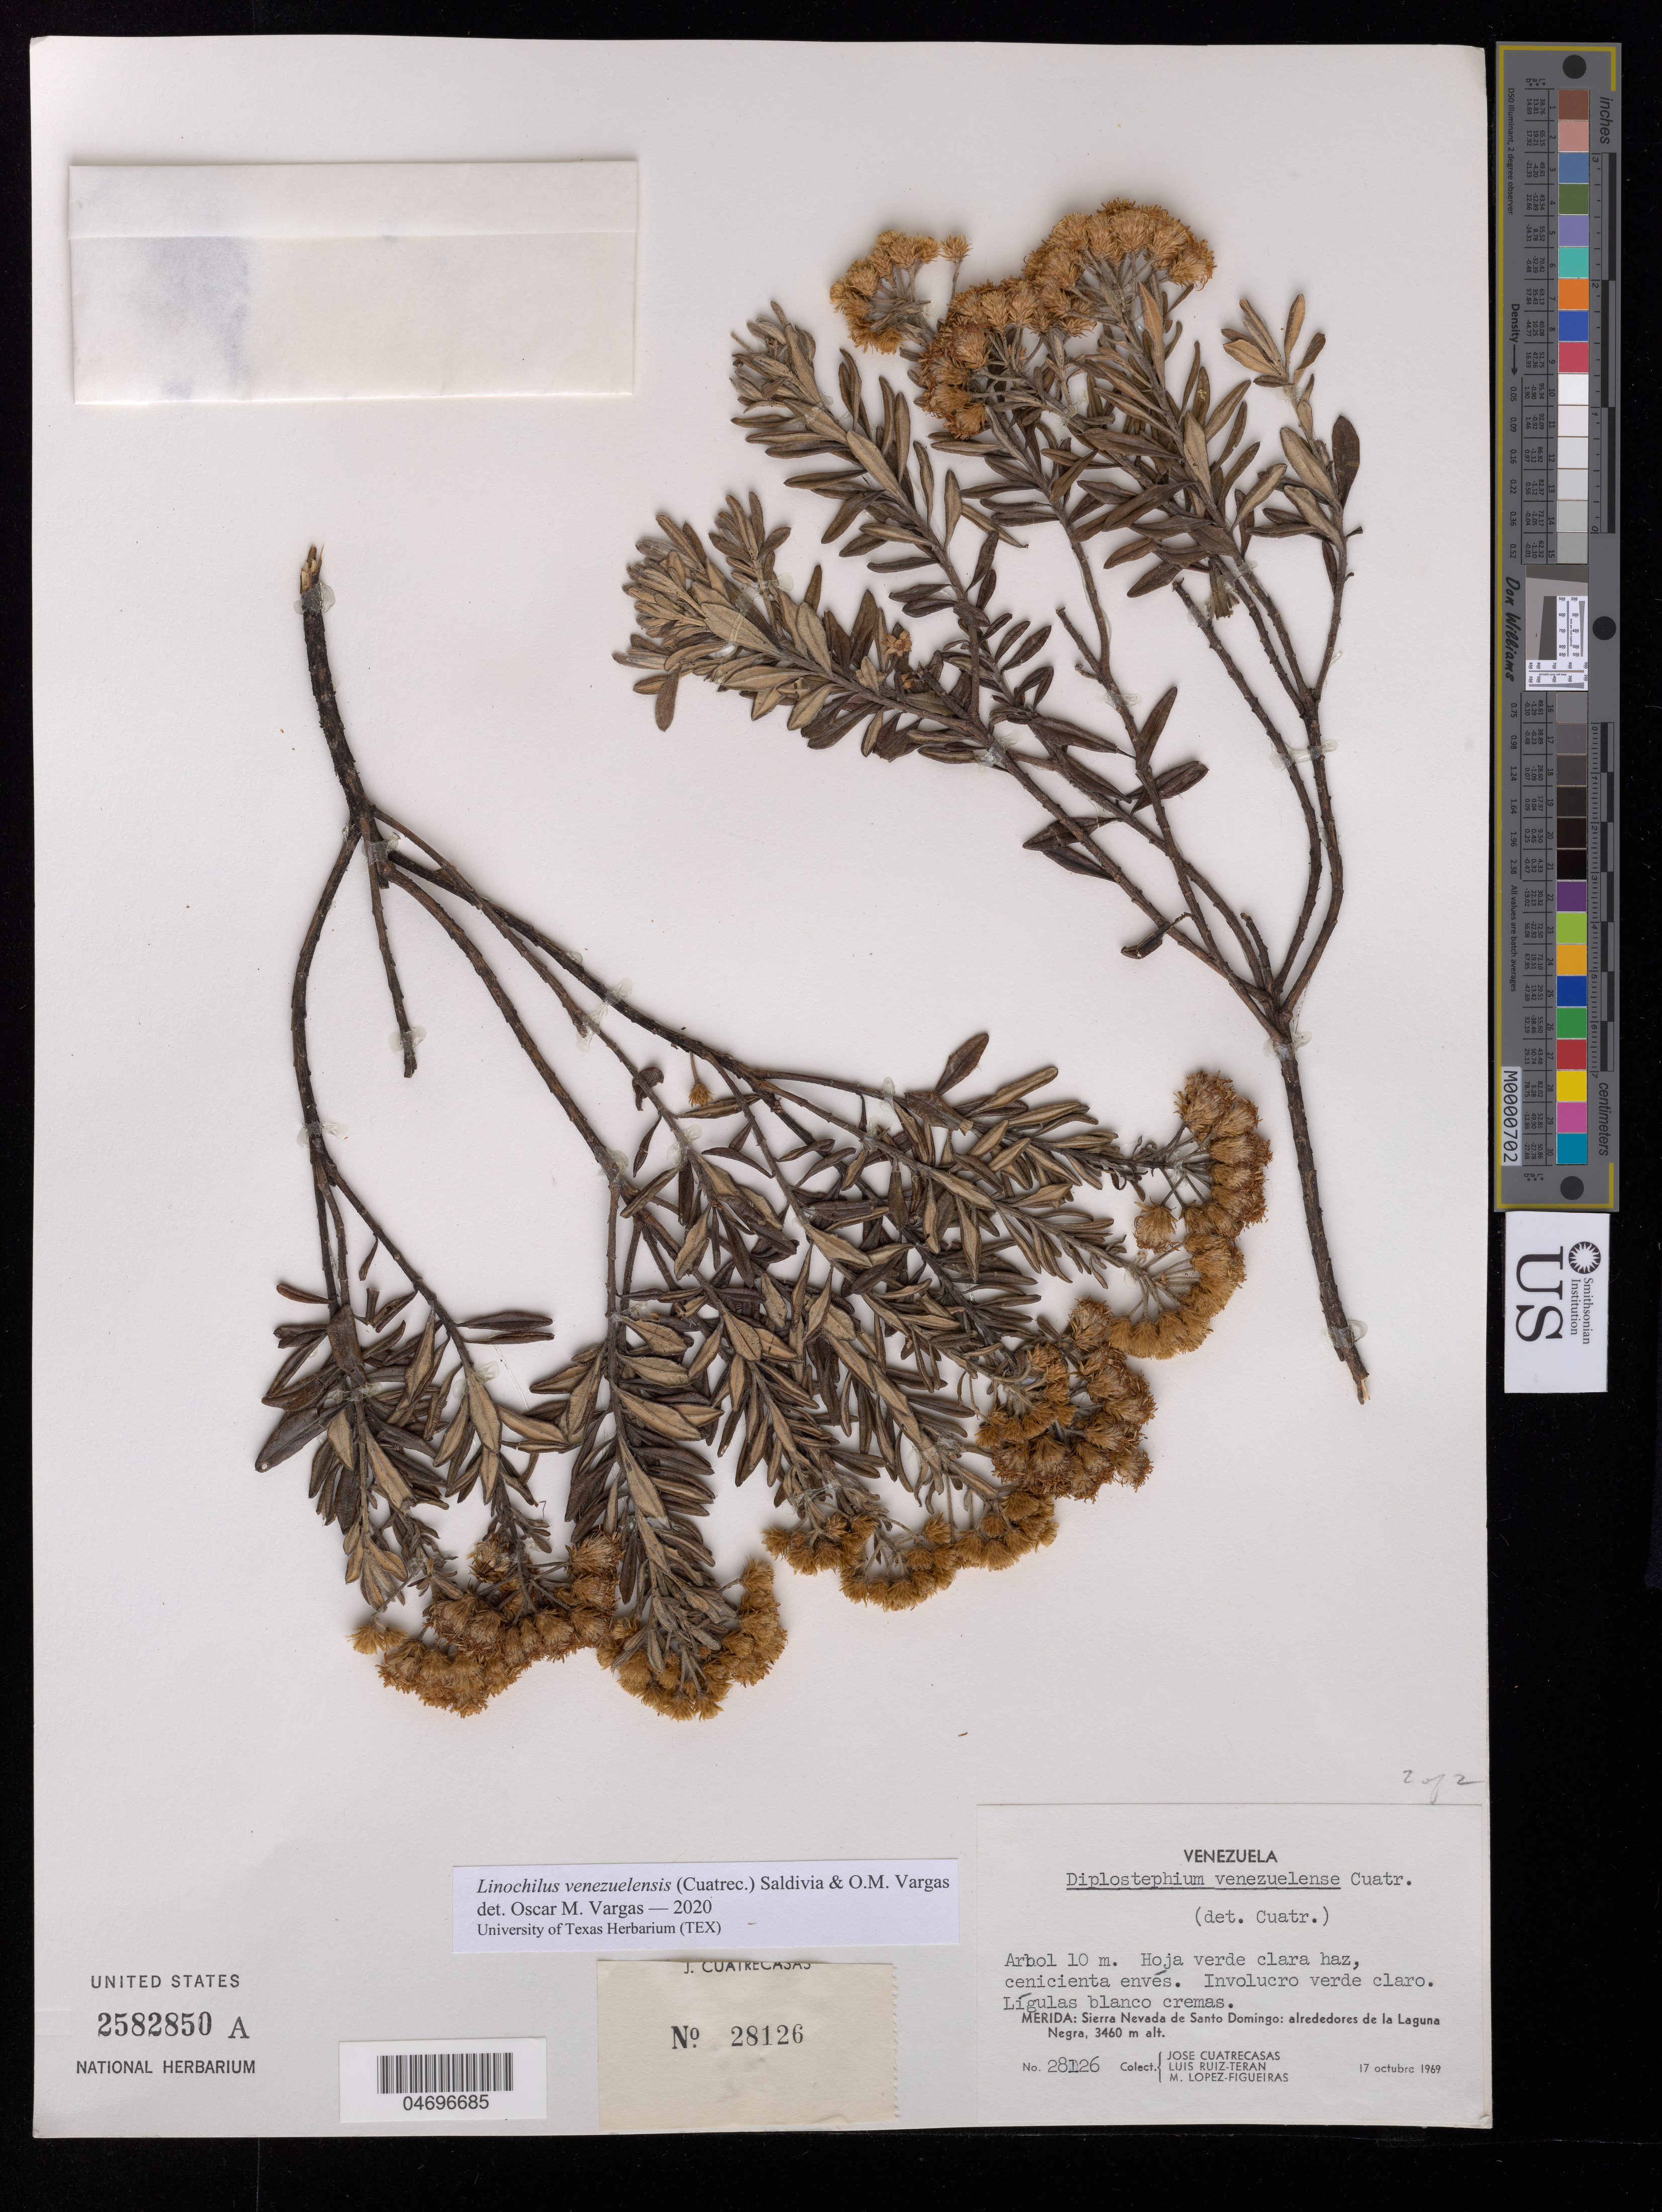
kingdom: Plantae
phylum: Tracheophyta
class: Magnoliopsida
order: Asterales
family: Asteraceae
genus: Linochilus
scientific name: Linochilus venezuelensis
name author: (Cuatrec.) Saldivia & O.M. Vargas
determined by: Vargas, Oscar M.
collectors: J. Cuatrecasas, L. E. Ruíz-Terán & M. López Figueiras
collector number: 28126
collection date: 1969-10-17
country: Venezuela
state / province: Mérida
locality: Sierra de Santo Domingo, Laguna Negra (southeast of Laguna de Mucubají)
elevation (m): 3460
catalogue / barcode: US 2582850A